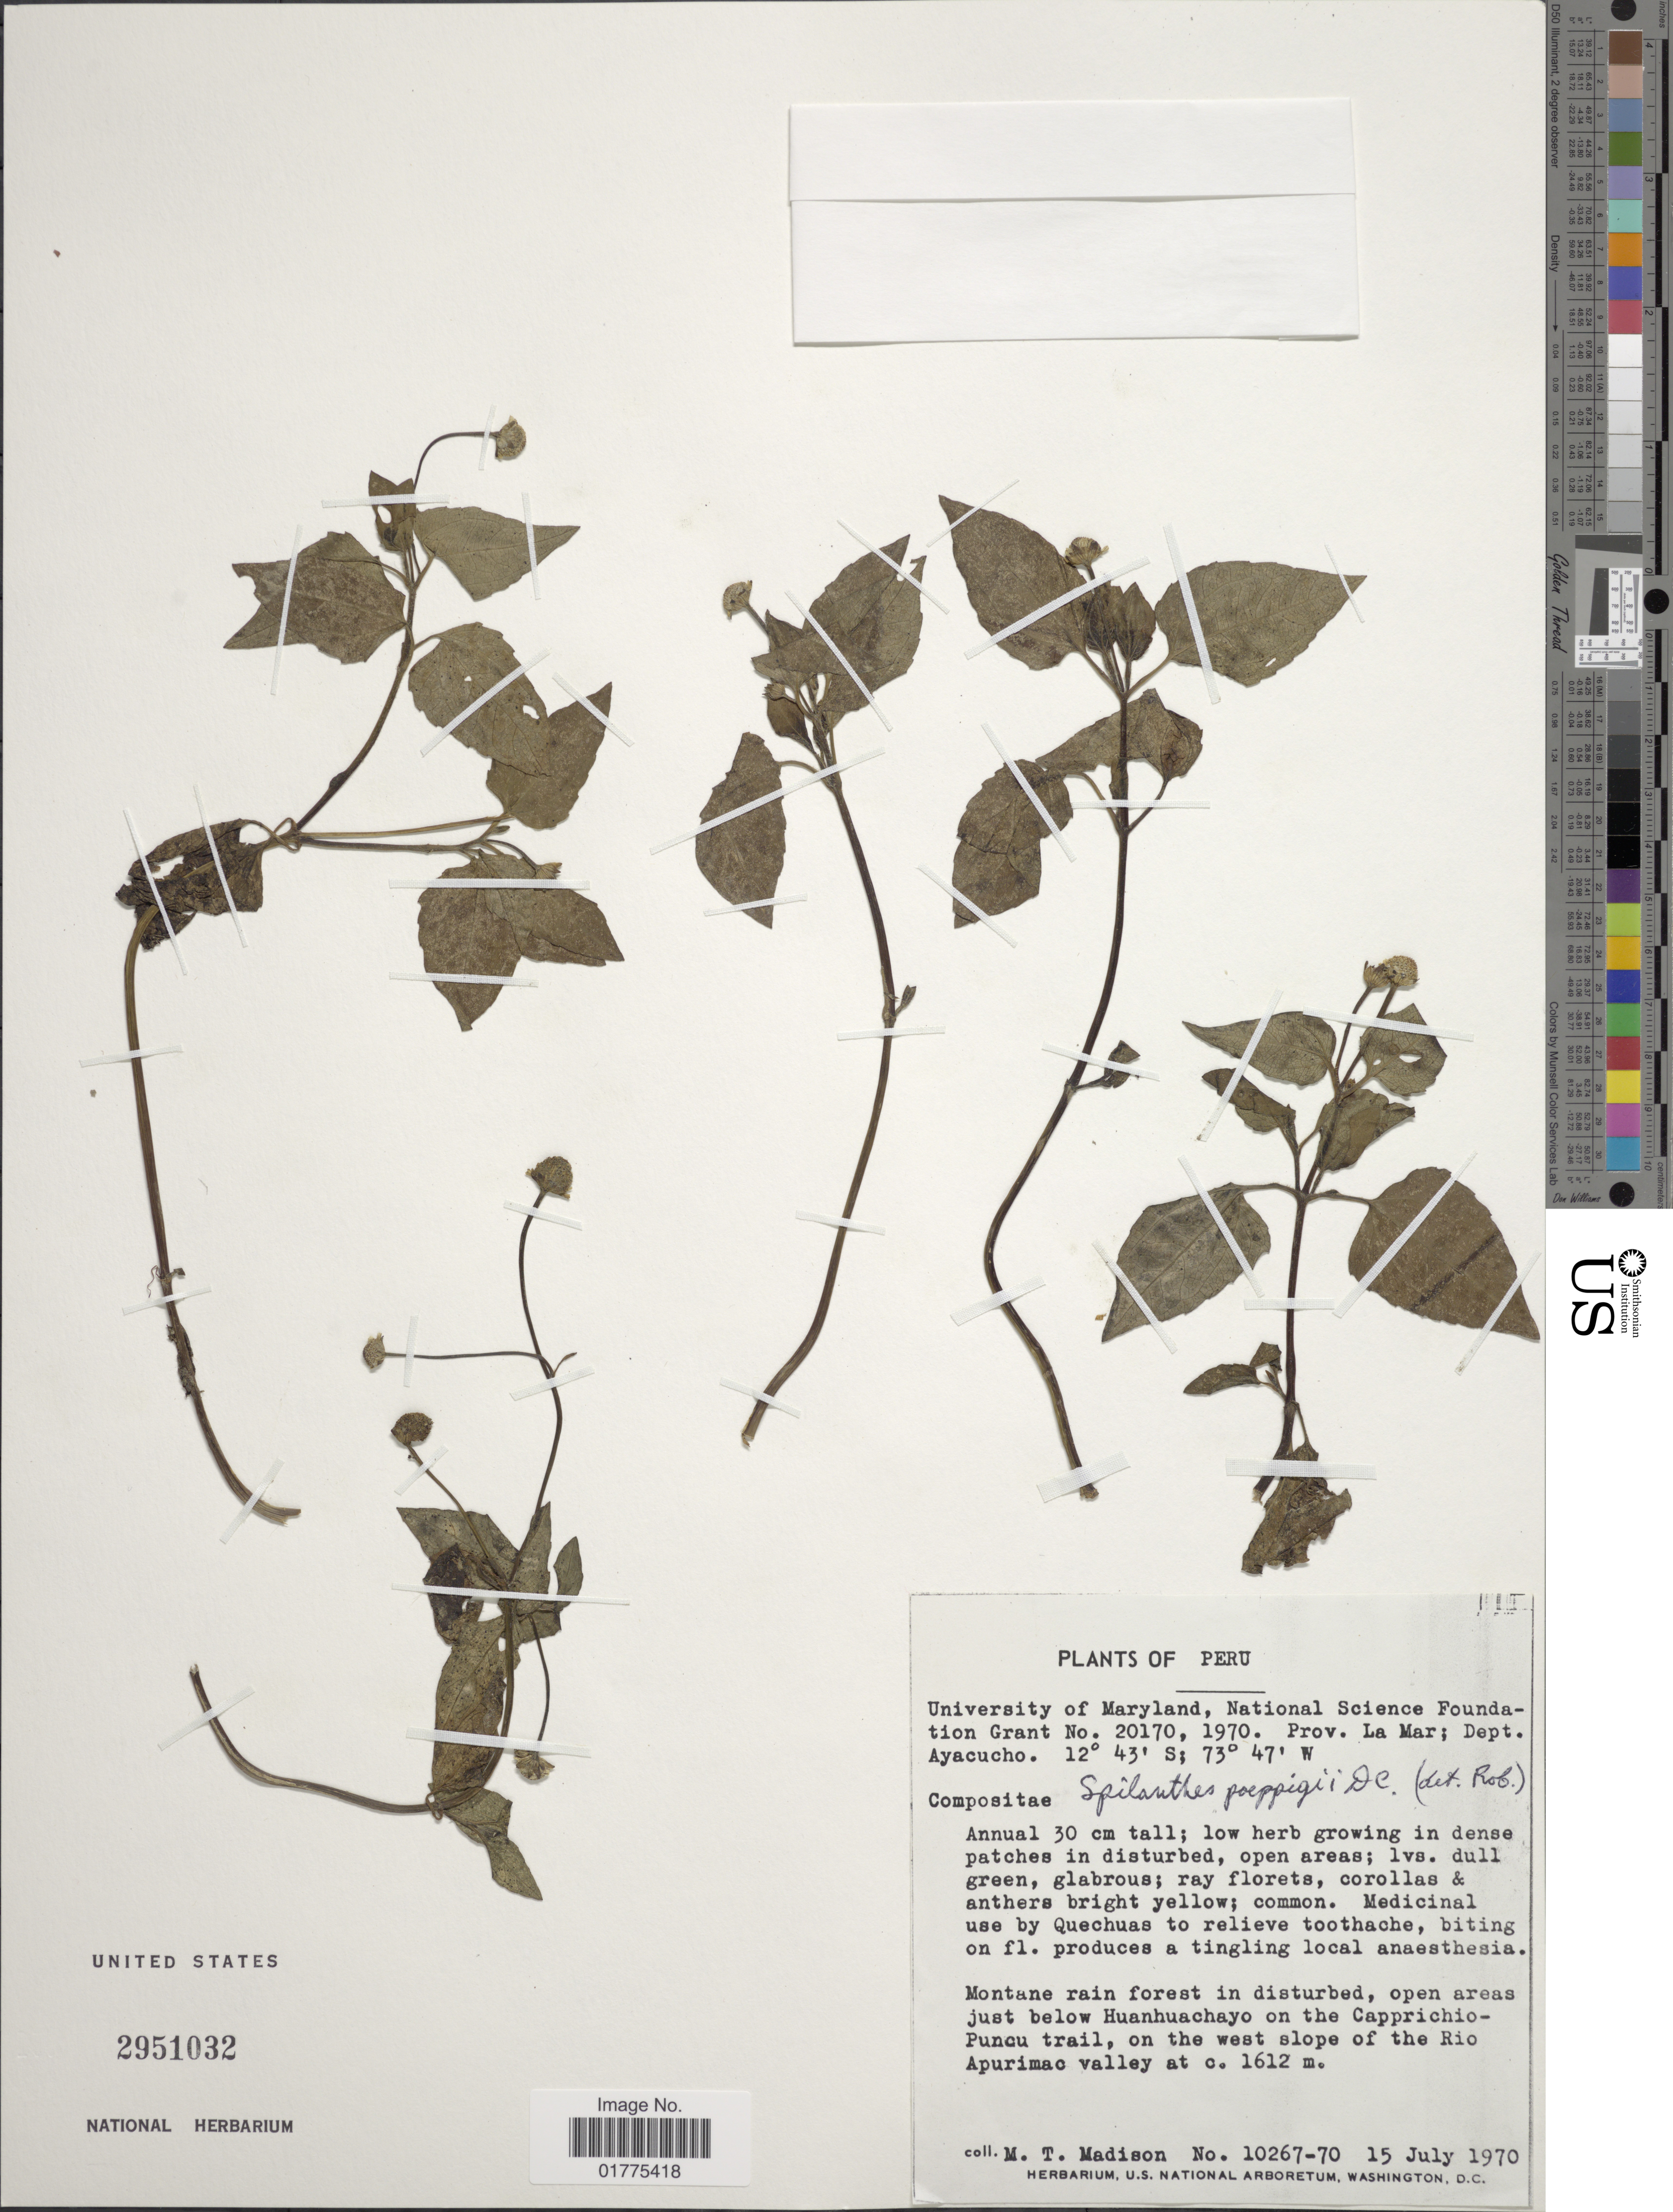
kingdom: Plantae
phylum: Tracheophyta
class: Magnoliopsida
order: Asterales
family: Asteraceae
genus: Acmella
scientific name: Acmella ciliata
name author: (Kunth) Cass.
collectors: M. T. Madison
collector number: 10267-70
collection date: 1970-07-15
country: Peru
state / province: Ayacucho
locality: University of Maryland, national Science Foundation Grant No. 20170, 1970, Prov. La Mar; Dept. Ayacucho, Montane rain forest in disturbed, open areas just below Huanhuachayo on the Capprichio-Puncu trail, on the west slope of the Rio Apurimac valley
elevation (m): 1612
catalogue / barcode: US 2951032